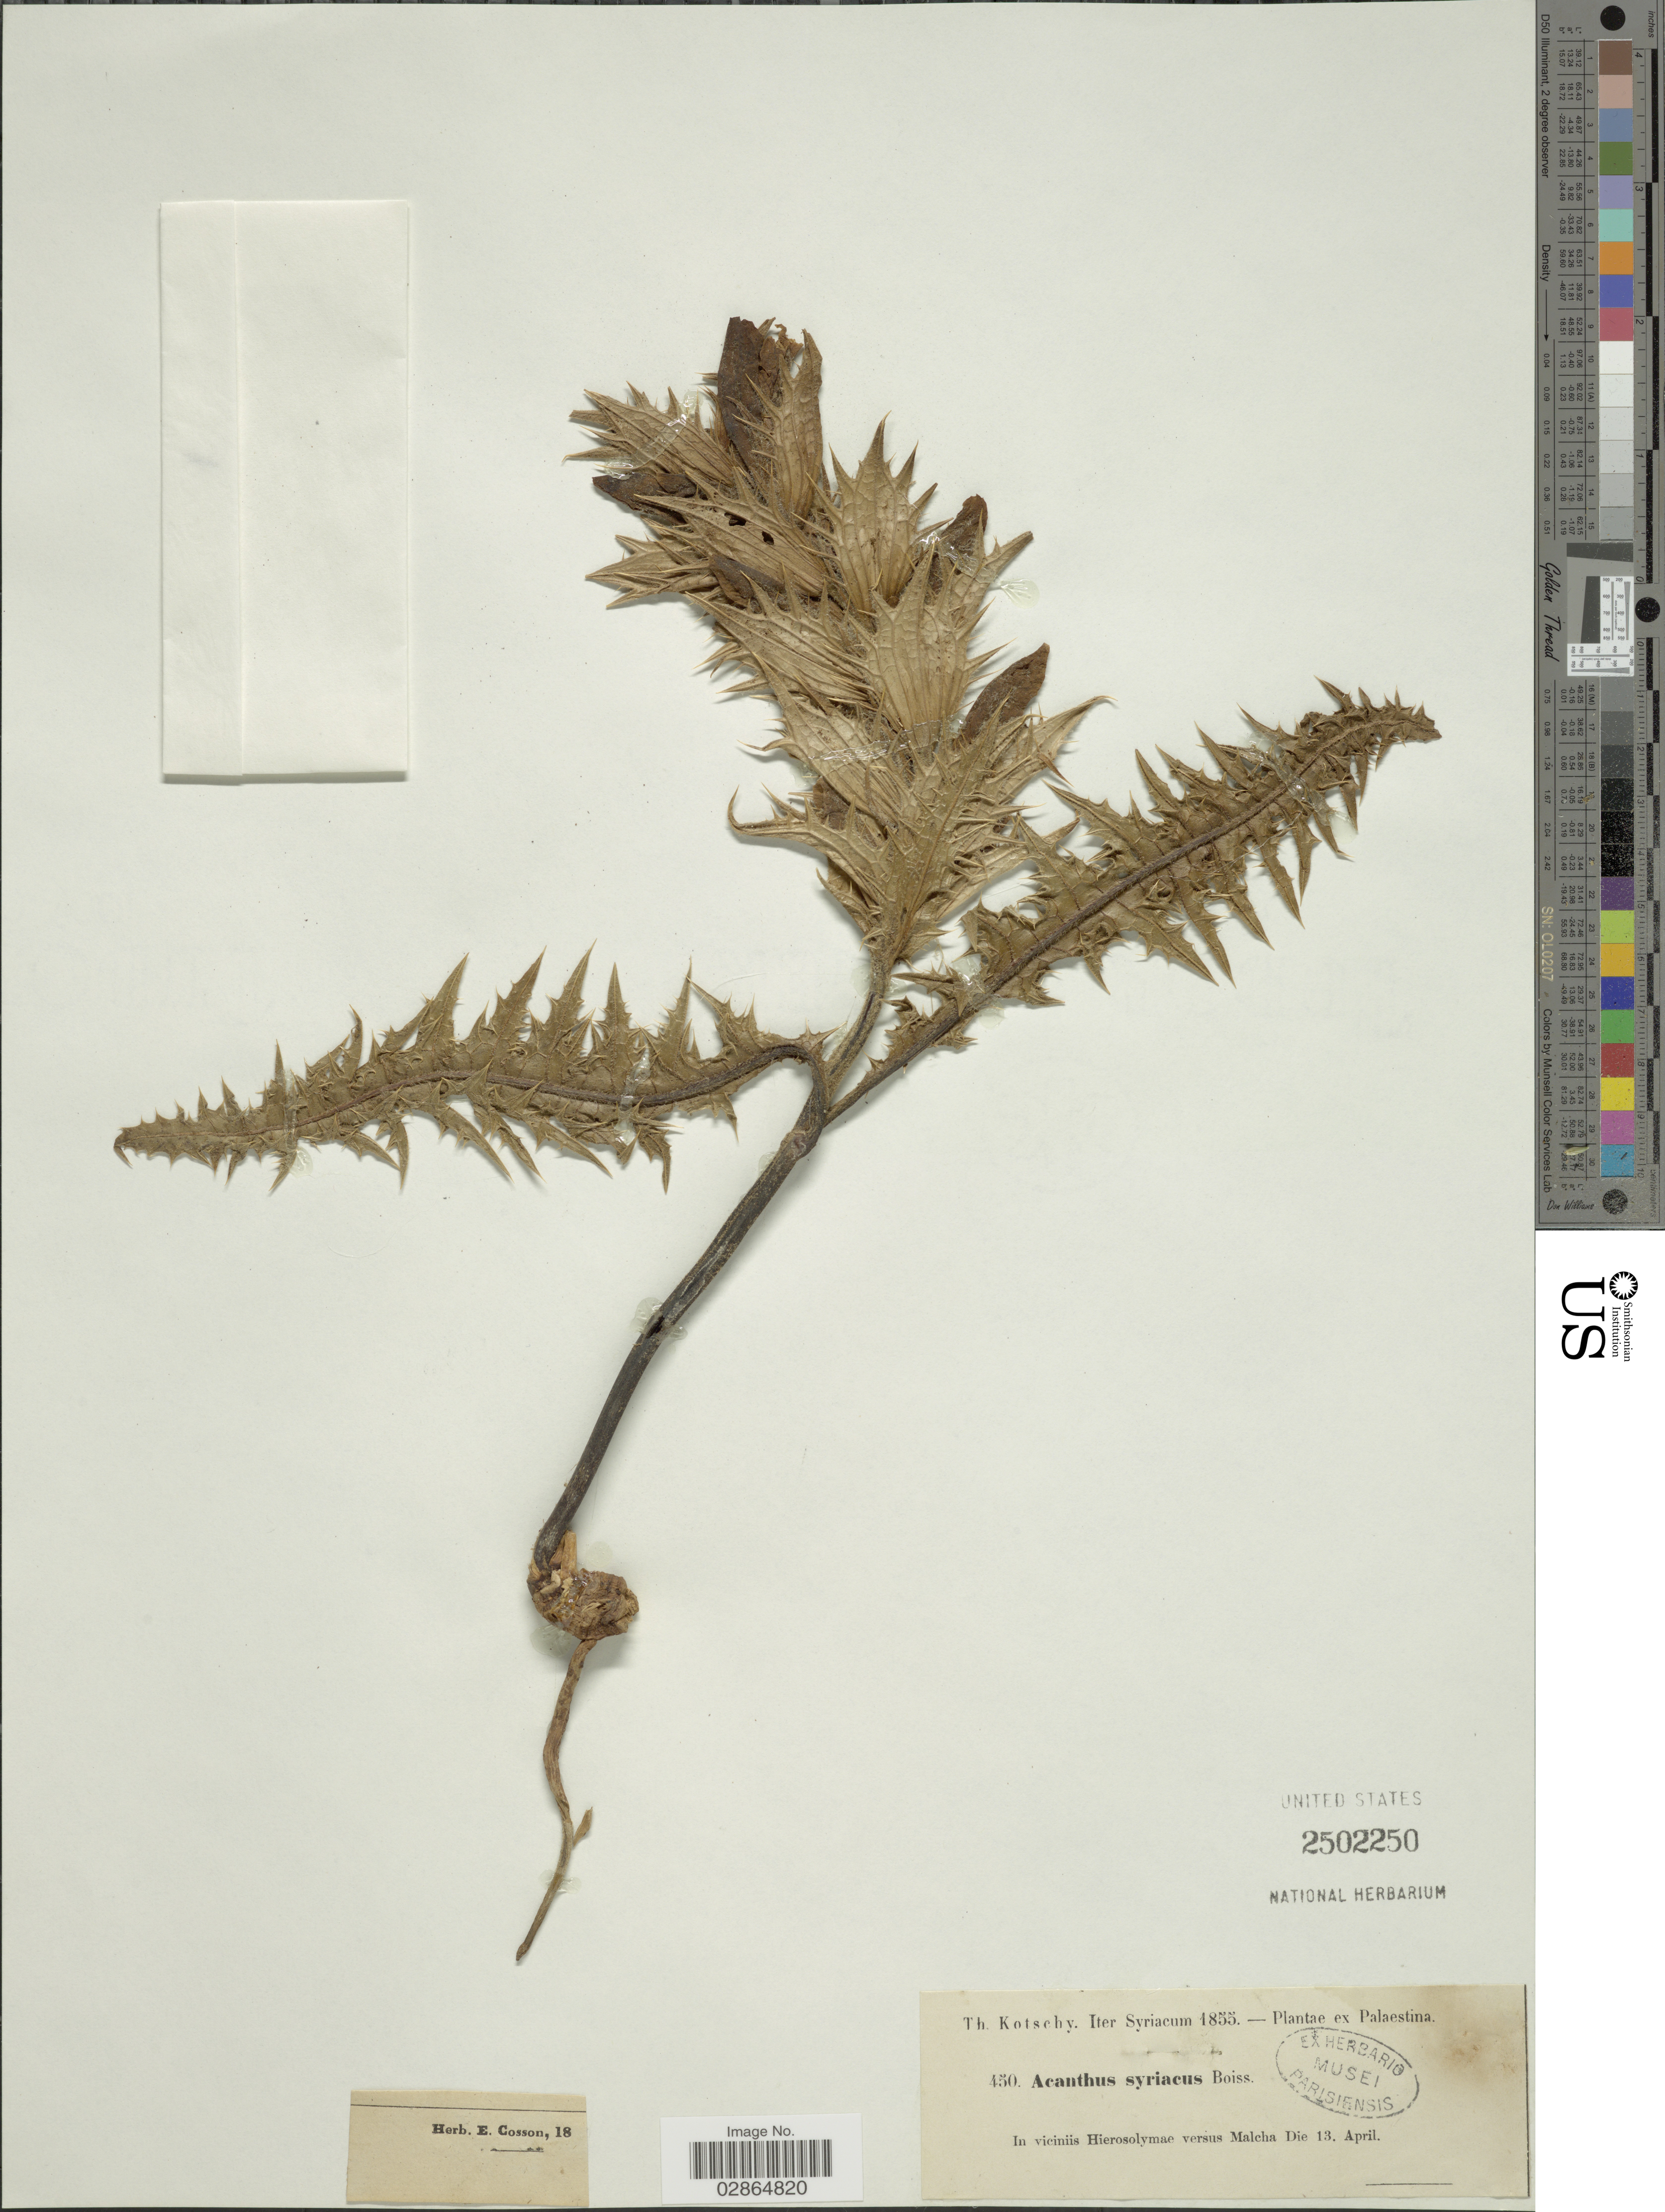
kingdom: Plantae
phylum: Tracheophyta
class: Magnoliopsida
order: Lamiales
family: Acanthaceae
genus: Acanthus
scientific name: Acanthus syriacus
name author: Boiss.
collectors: K. G. Kotschy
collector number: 450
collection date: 1855-04-13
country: Syria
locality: Iter Syriacum, In viciniis Hierosolymae versus Malcha, Palaestina.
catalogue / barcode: US 2502250